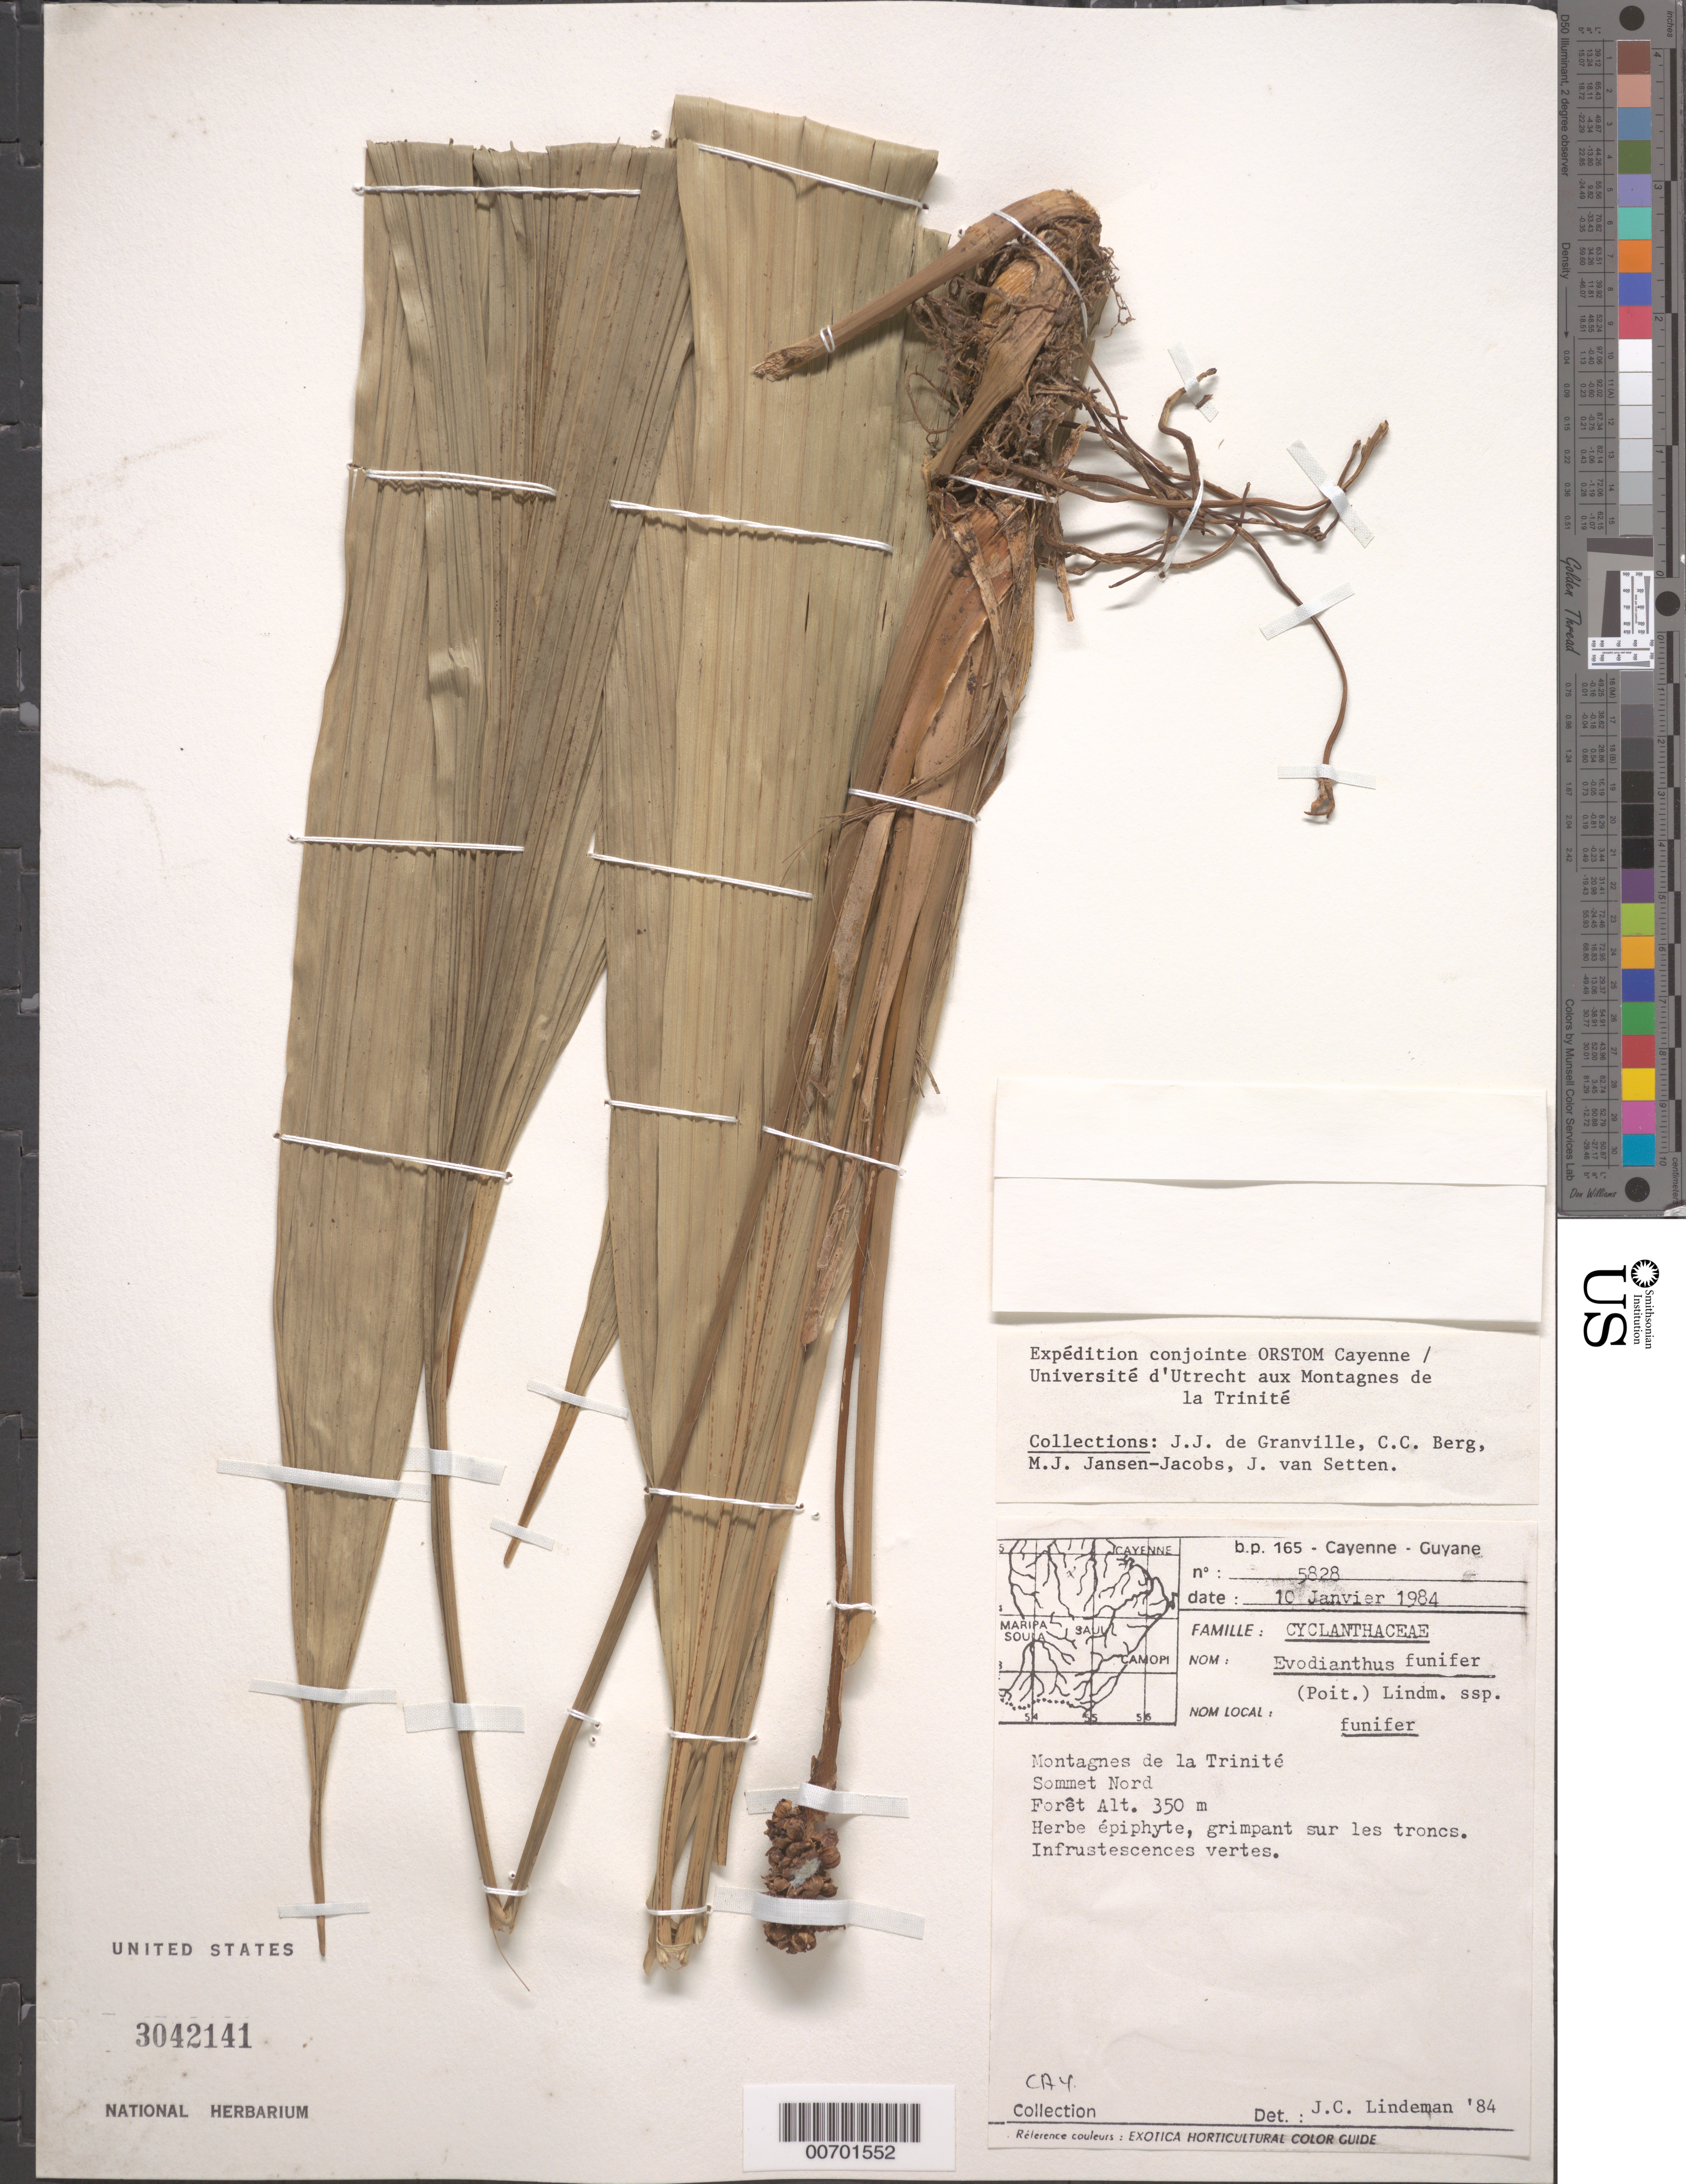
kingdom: Plantae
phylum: Tracheophyta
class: Liliopsida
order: Pandanales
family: Cyclanthaceae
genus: Evodianthus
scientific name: Evodianthus funifer subsp. funifer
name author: (Poit.) Lindm.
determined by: Lindeman, J. C.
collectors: J.-J. de Granville, C. C. Berg, M. J. Jansen-Jacobs & J. van Setten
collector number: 5828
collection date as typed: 10-Jan-84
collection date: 1984-01-10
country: French Guiana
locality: Montagnes de la Trinité, Bassin de la Mana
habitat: Forest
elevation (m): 350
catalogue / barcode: US 3042141